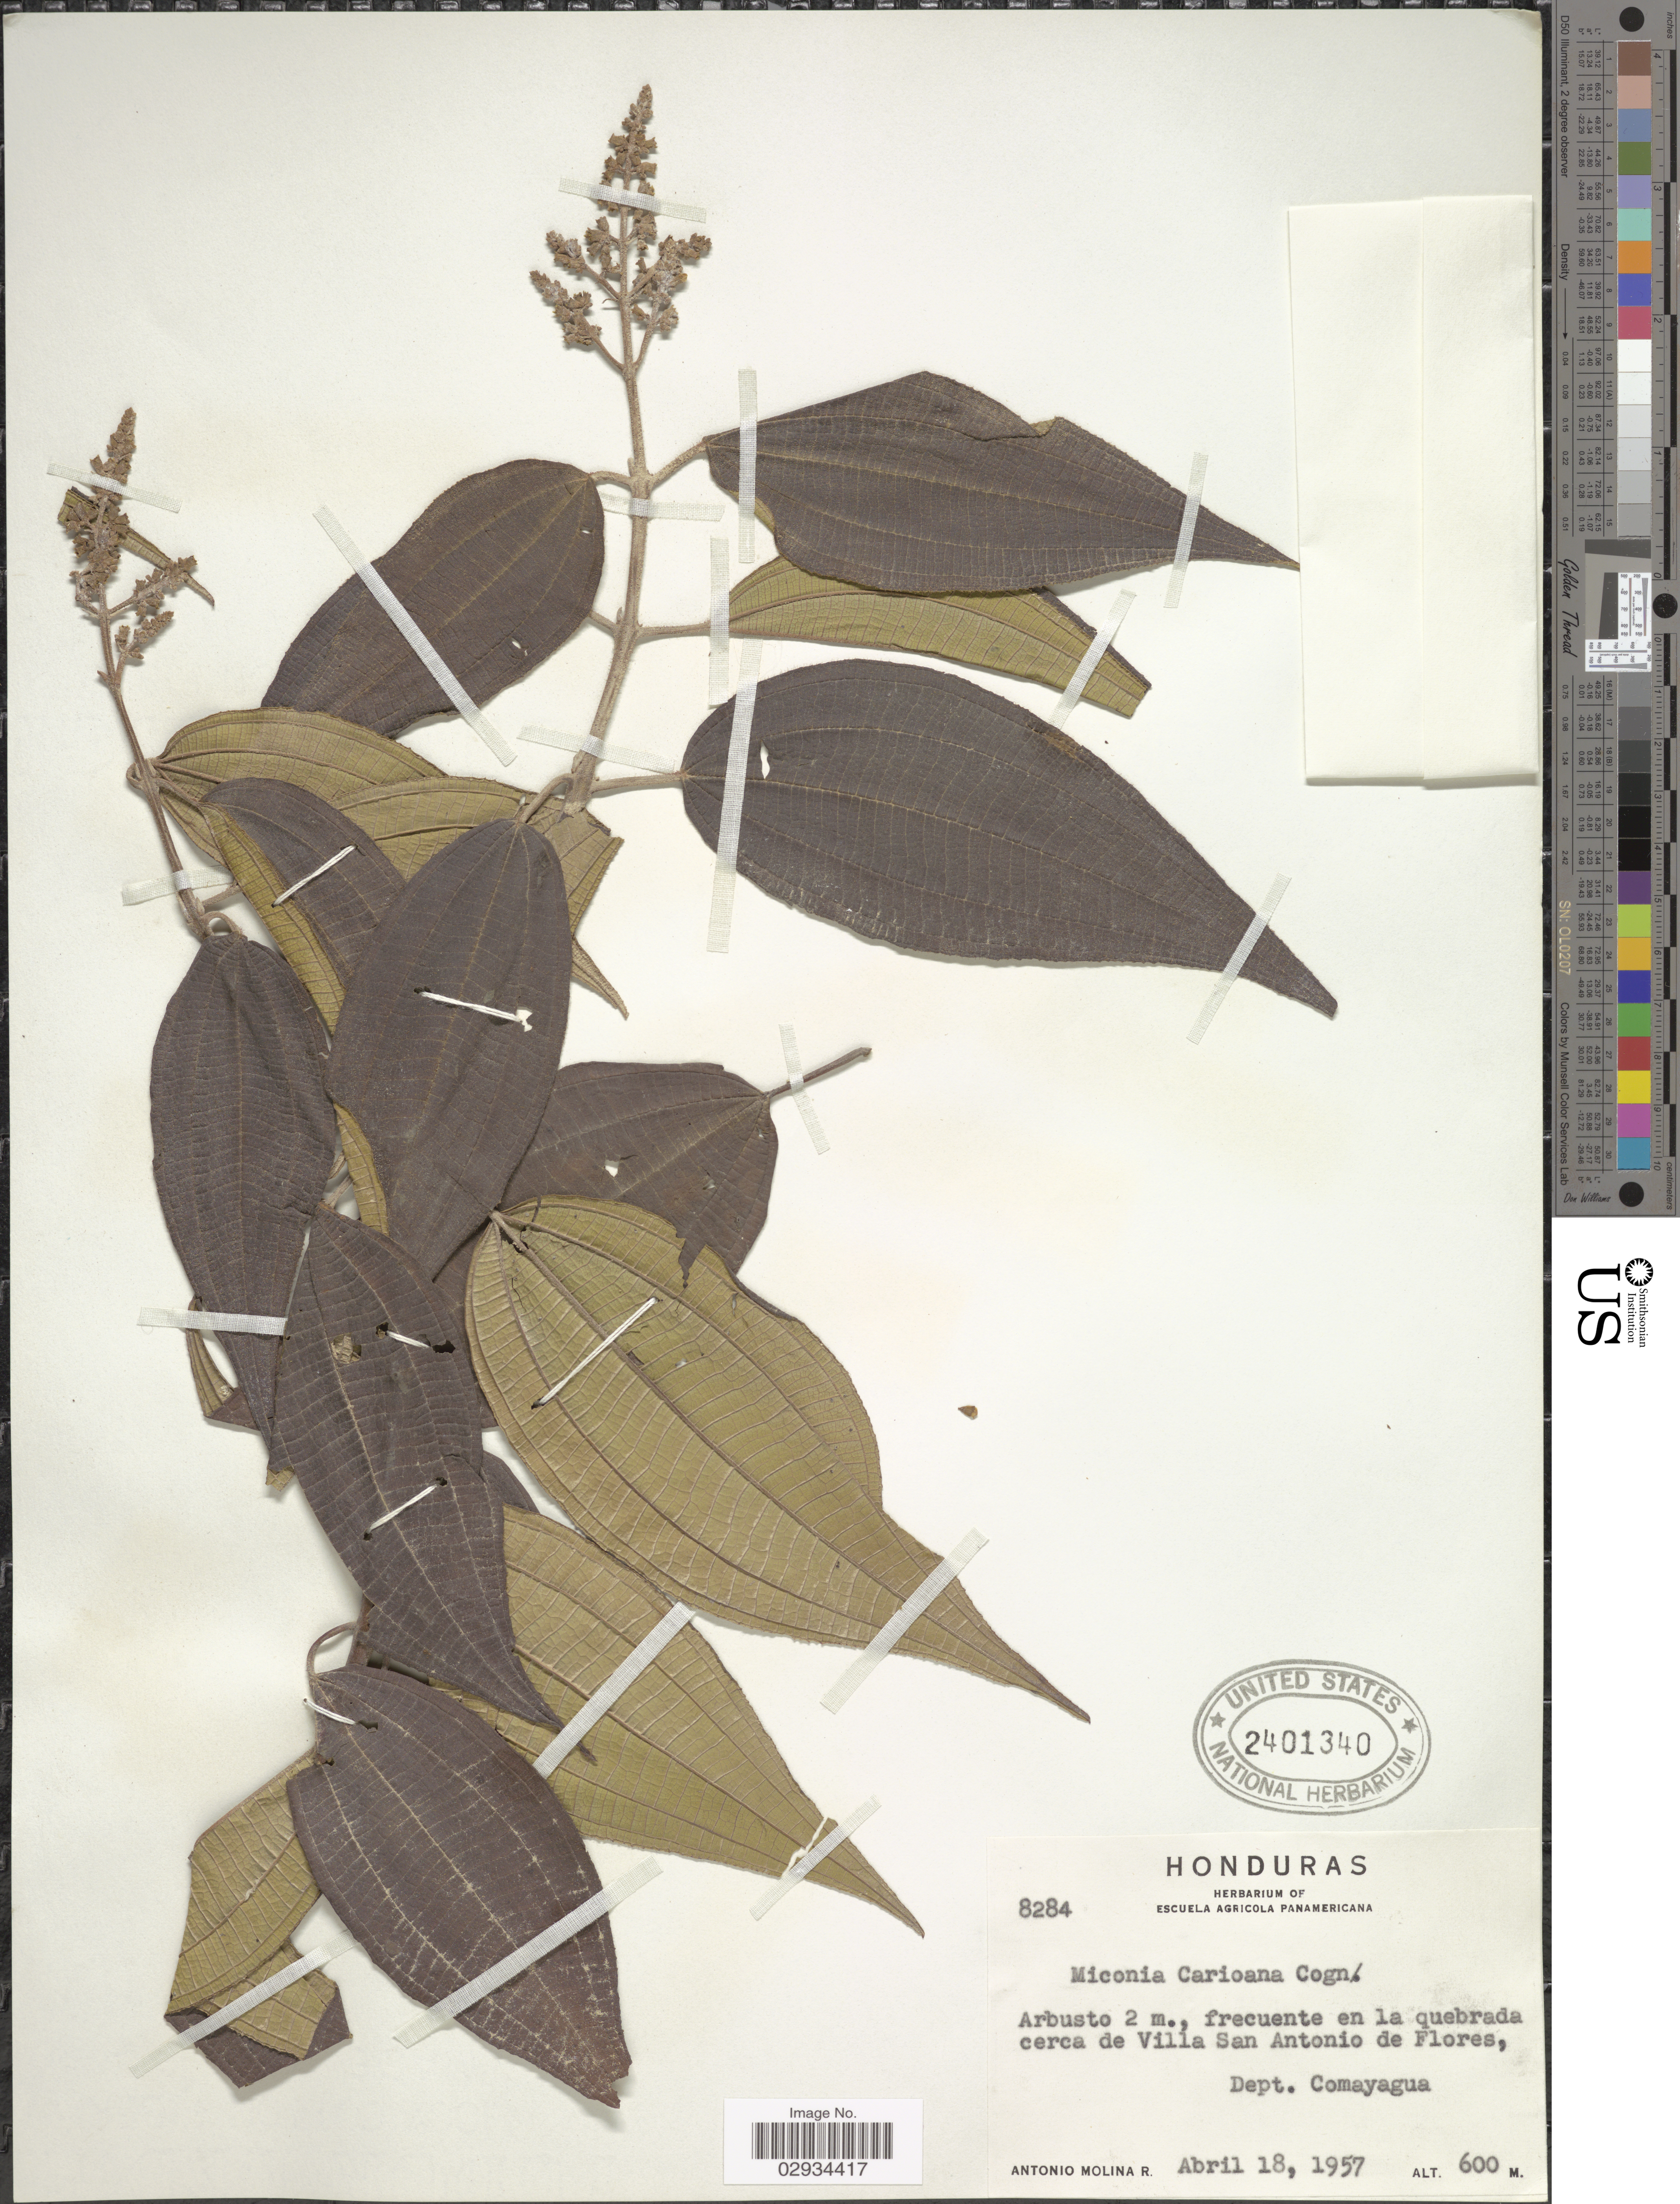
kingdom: Plantae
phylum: Tracheophyta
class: Magnoliopsida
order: Myrtales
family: Melastomataceae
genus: Miconia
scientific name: Miconia sylvatica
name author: (Schltdl.) Naudin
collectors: A. Molina R.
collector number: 8284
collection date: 1957-04-18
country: Honduras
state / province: Comayagua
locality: En la quebrada cerca de Villa San Antonio de Flores, Dept. Comayagua.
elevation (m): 600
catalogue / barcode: US 2401340